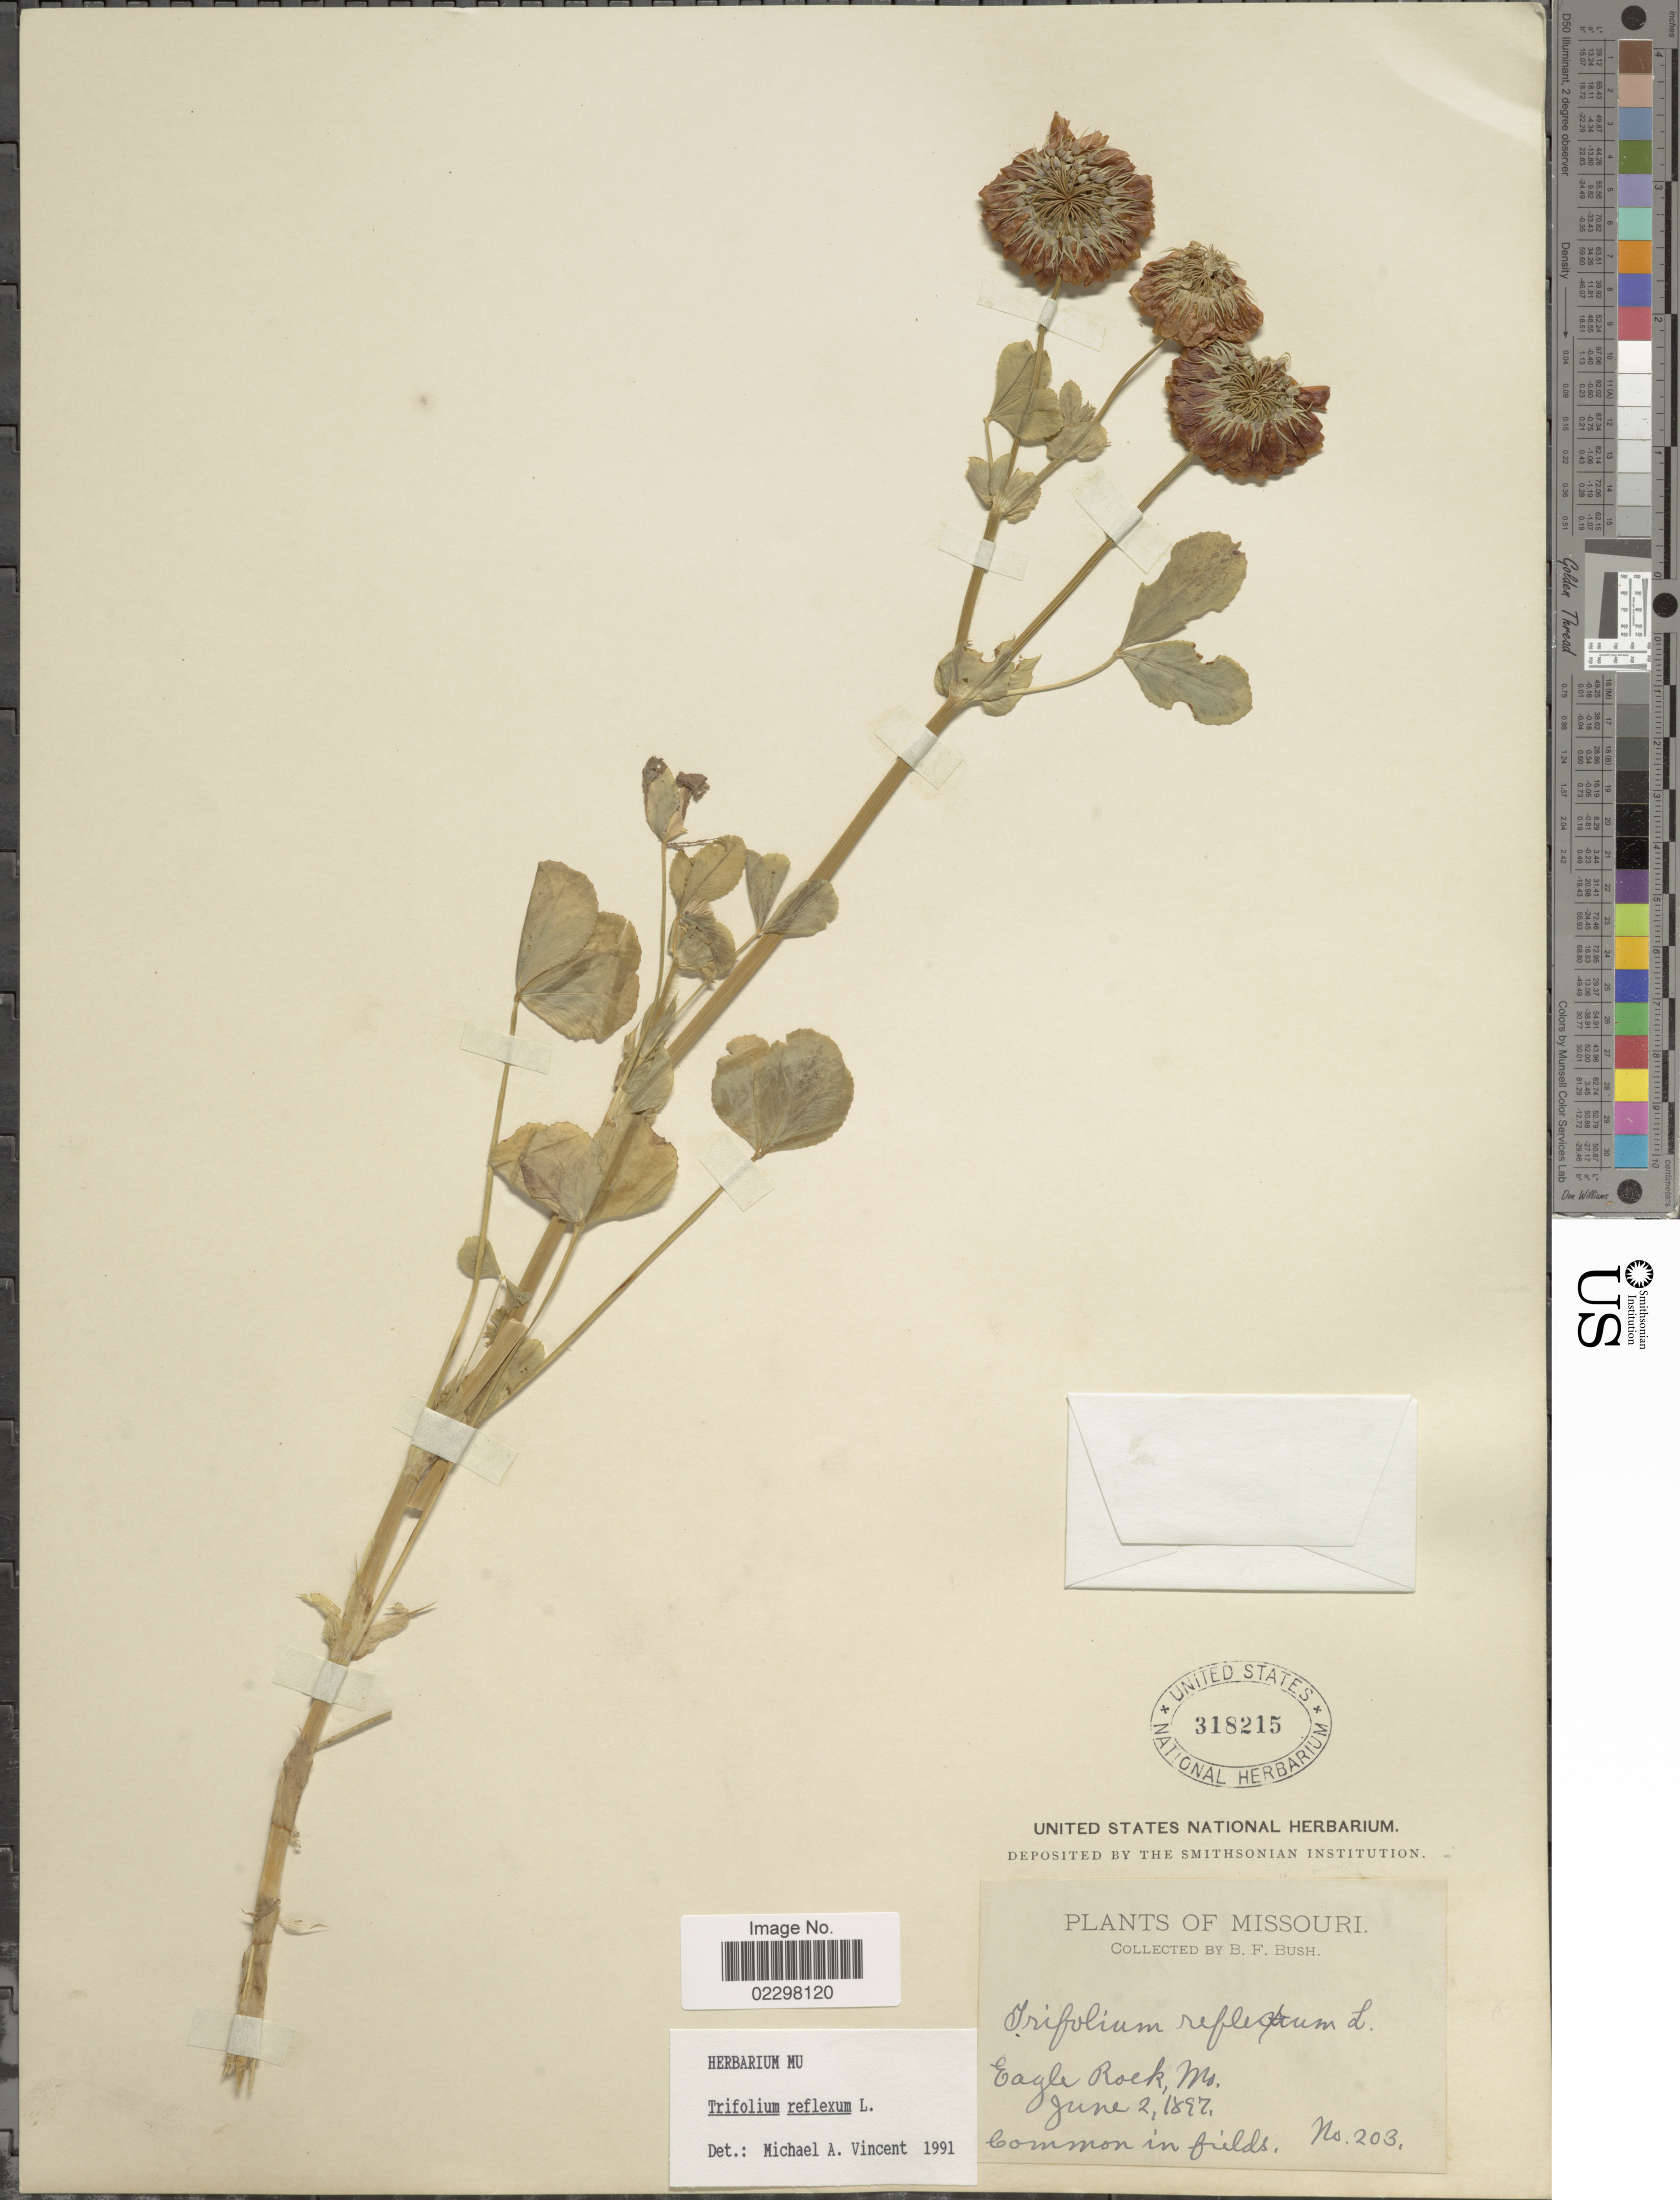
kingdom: Plantae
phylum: Tracheophyta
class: Magnoliopsida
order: Fabales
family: Fabaceae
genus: Trifolium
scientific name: Trifolium reflexum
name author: L.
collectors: B. F. Bush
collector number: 203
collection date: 1897-06-02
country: United States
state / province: Missouri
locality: Eagle Rock, common in fields.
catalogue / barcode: US 318215